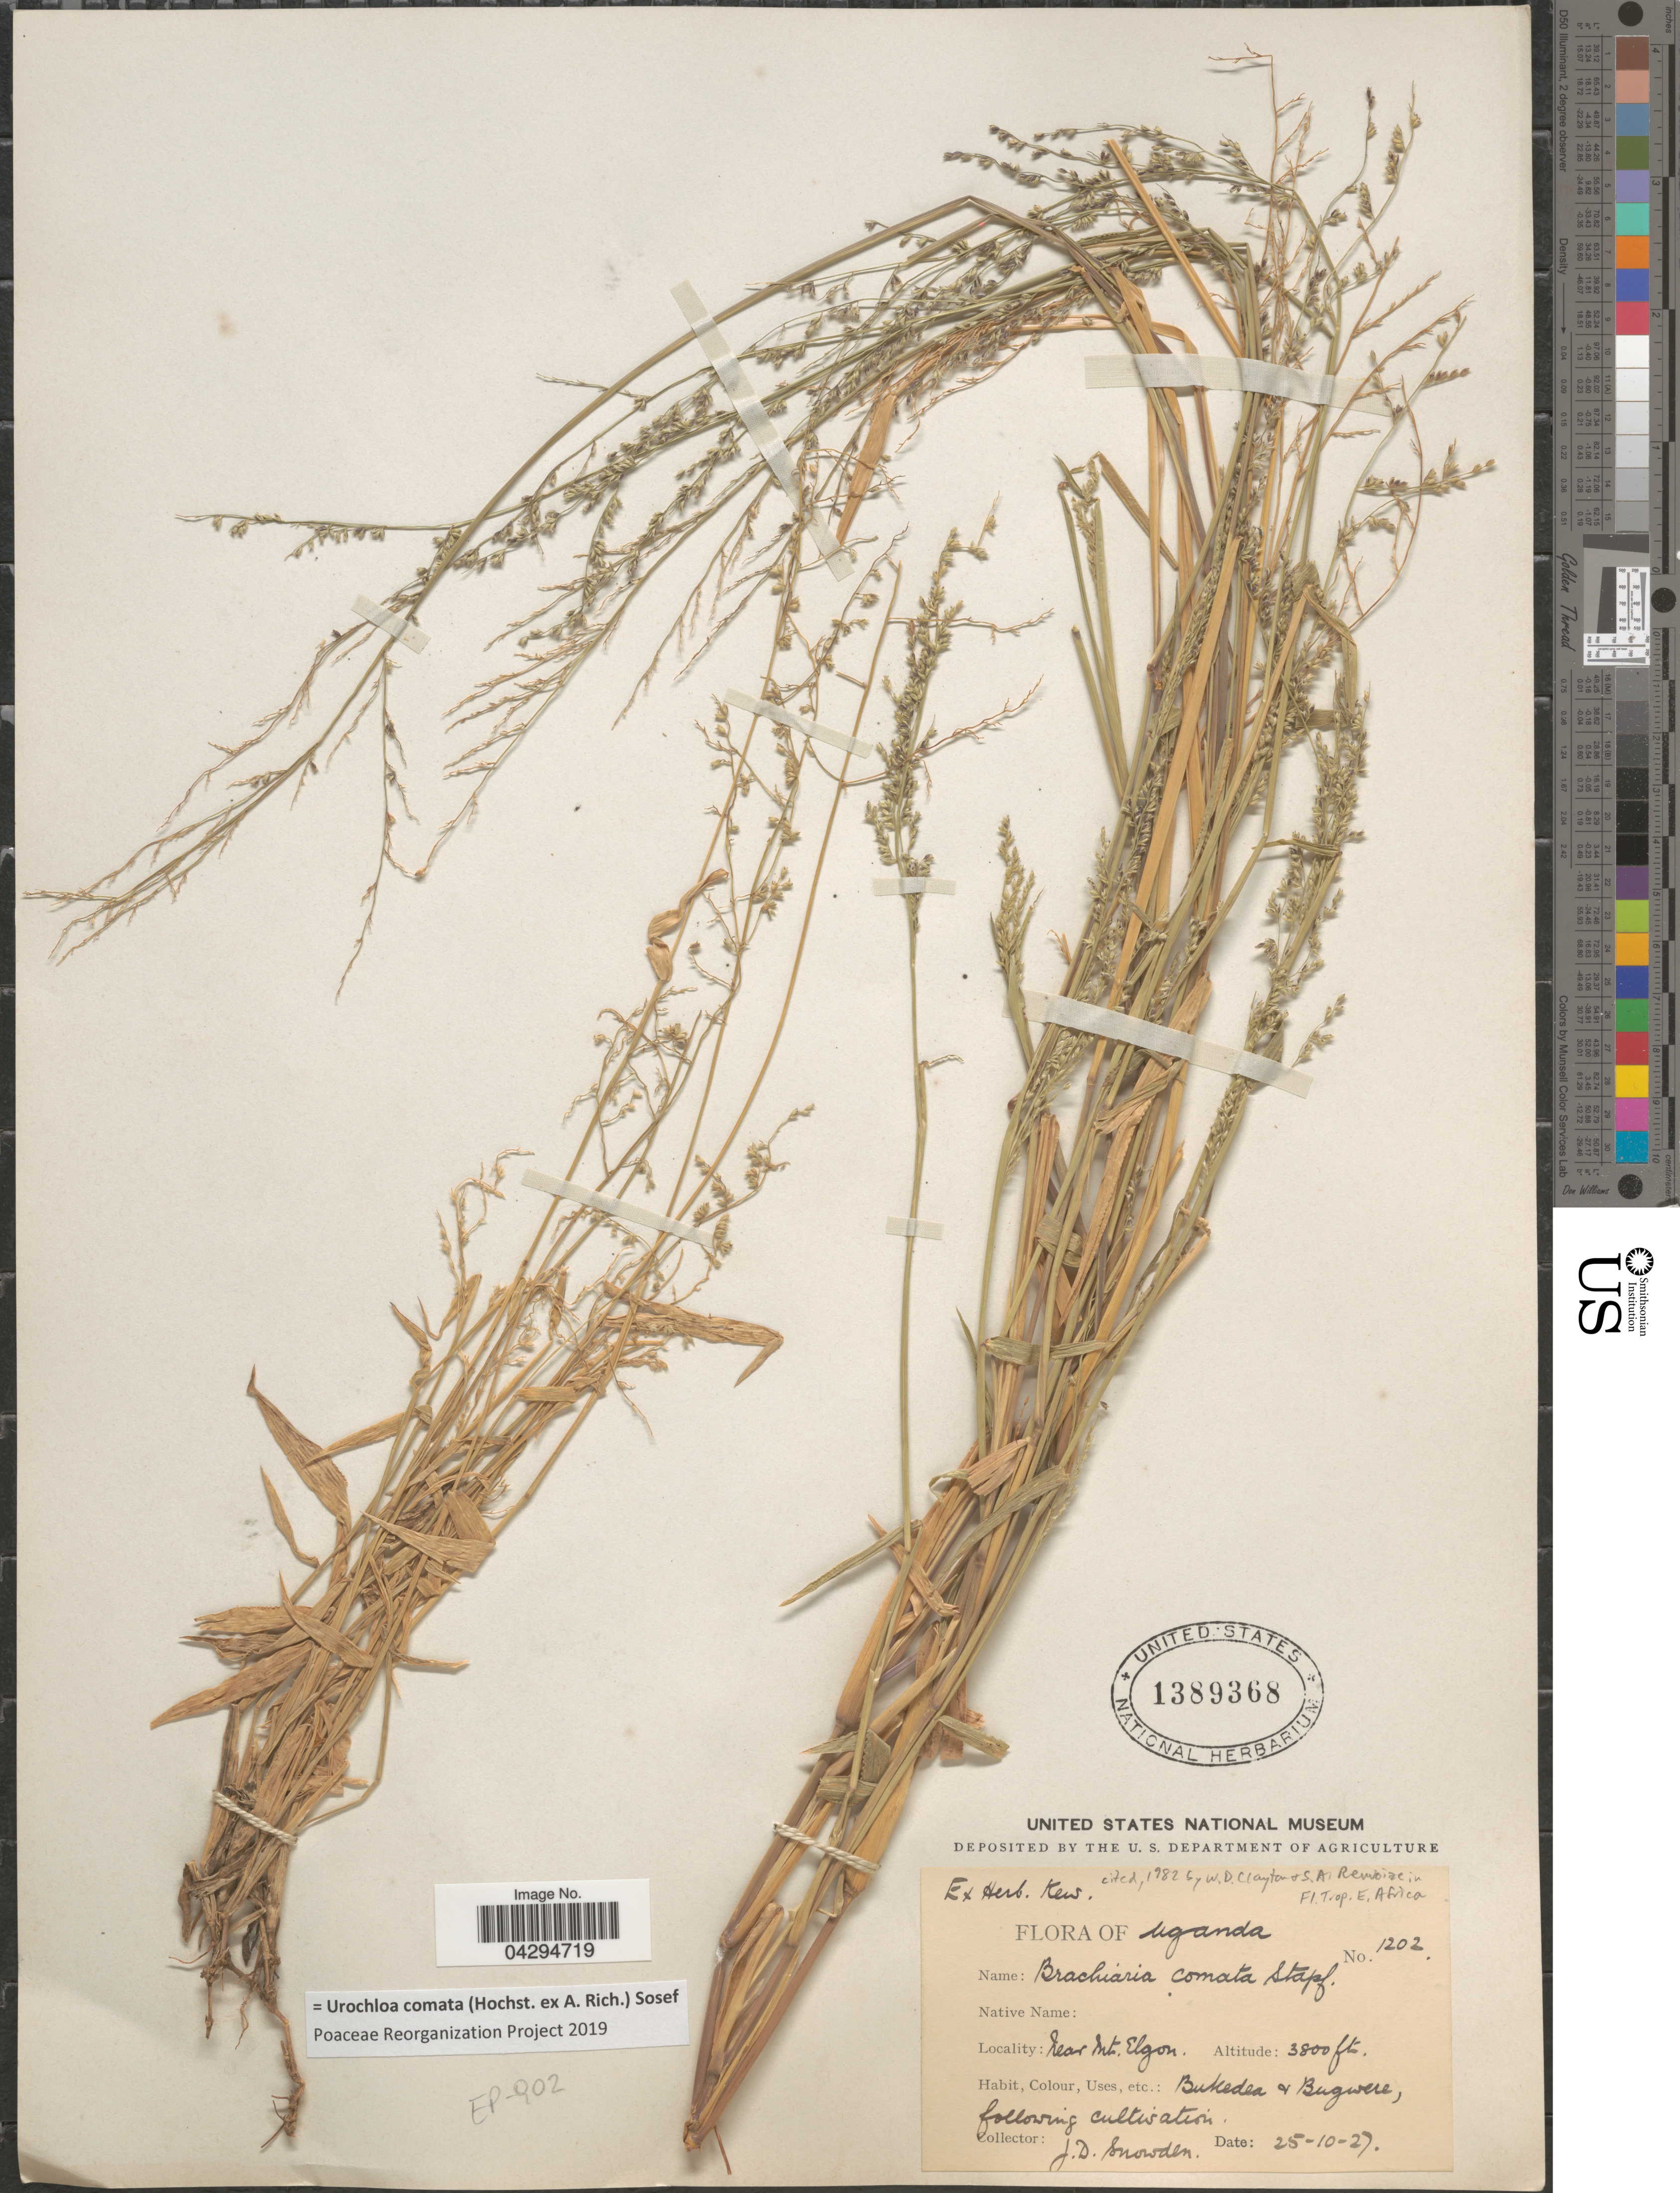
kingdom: Plantae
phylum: Tracheophyta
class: Liliopsida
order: Poales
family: Poaceae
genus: Urochloa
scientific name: Urochloa comata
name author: (Hochst. ex A. Rich.) Sosef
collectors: J. Snowden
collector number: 1202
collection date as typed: Transcribed d/m/y: 25/10/27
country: Uganda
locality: Near Mt. Elgon. Bukedea & Bugwere.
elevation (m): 1158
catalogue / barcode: US 1389368